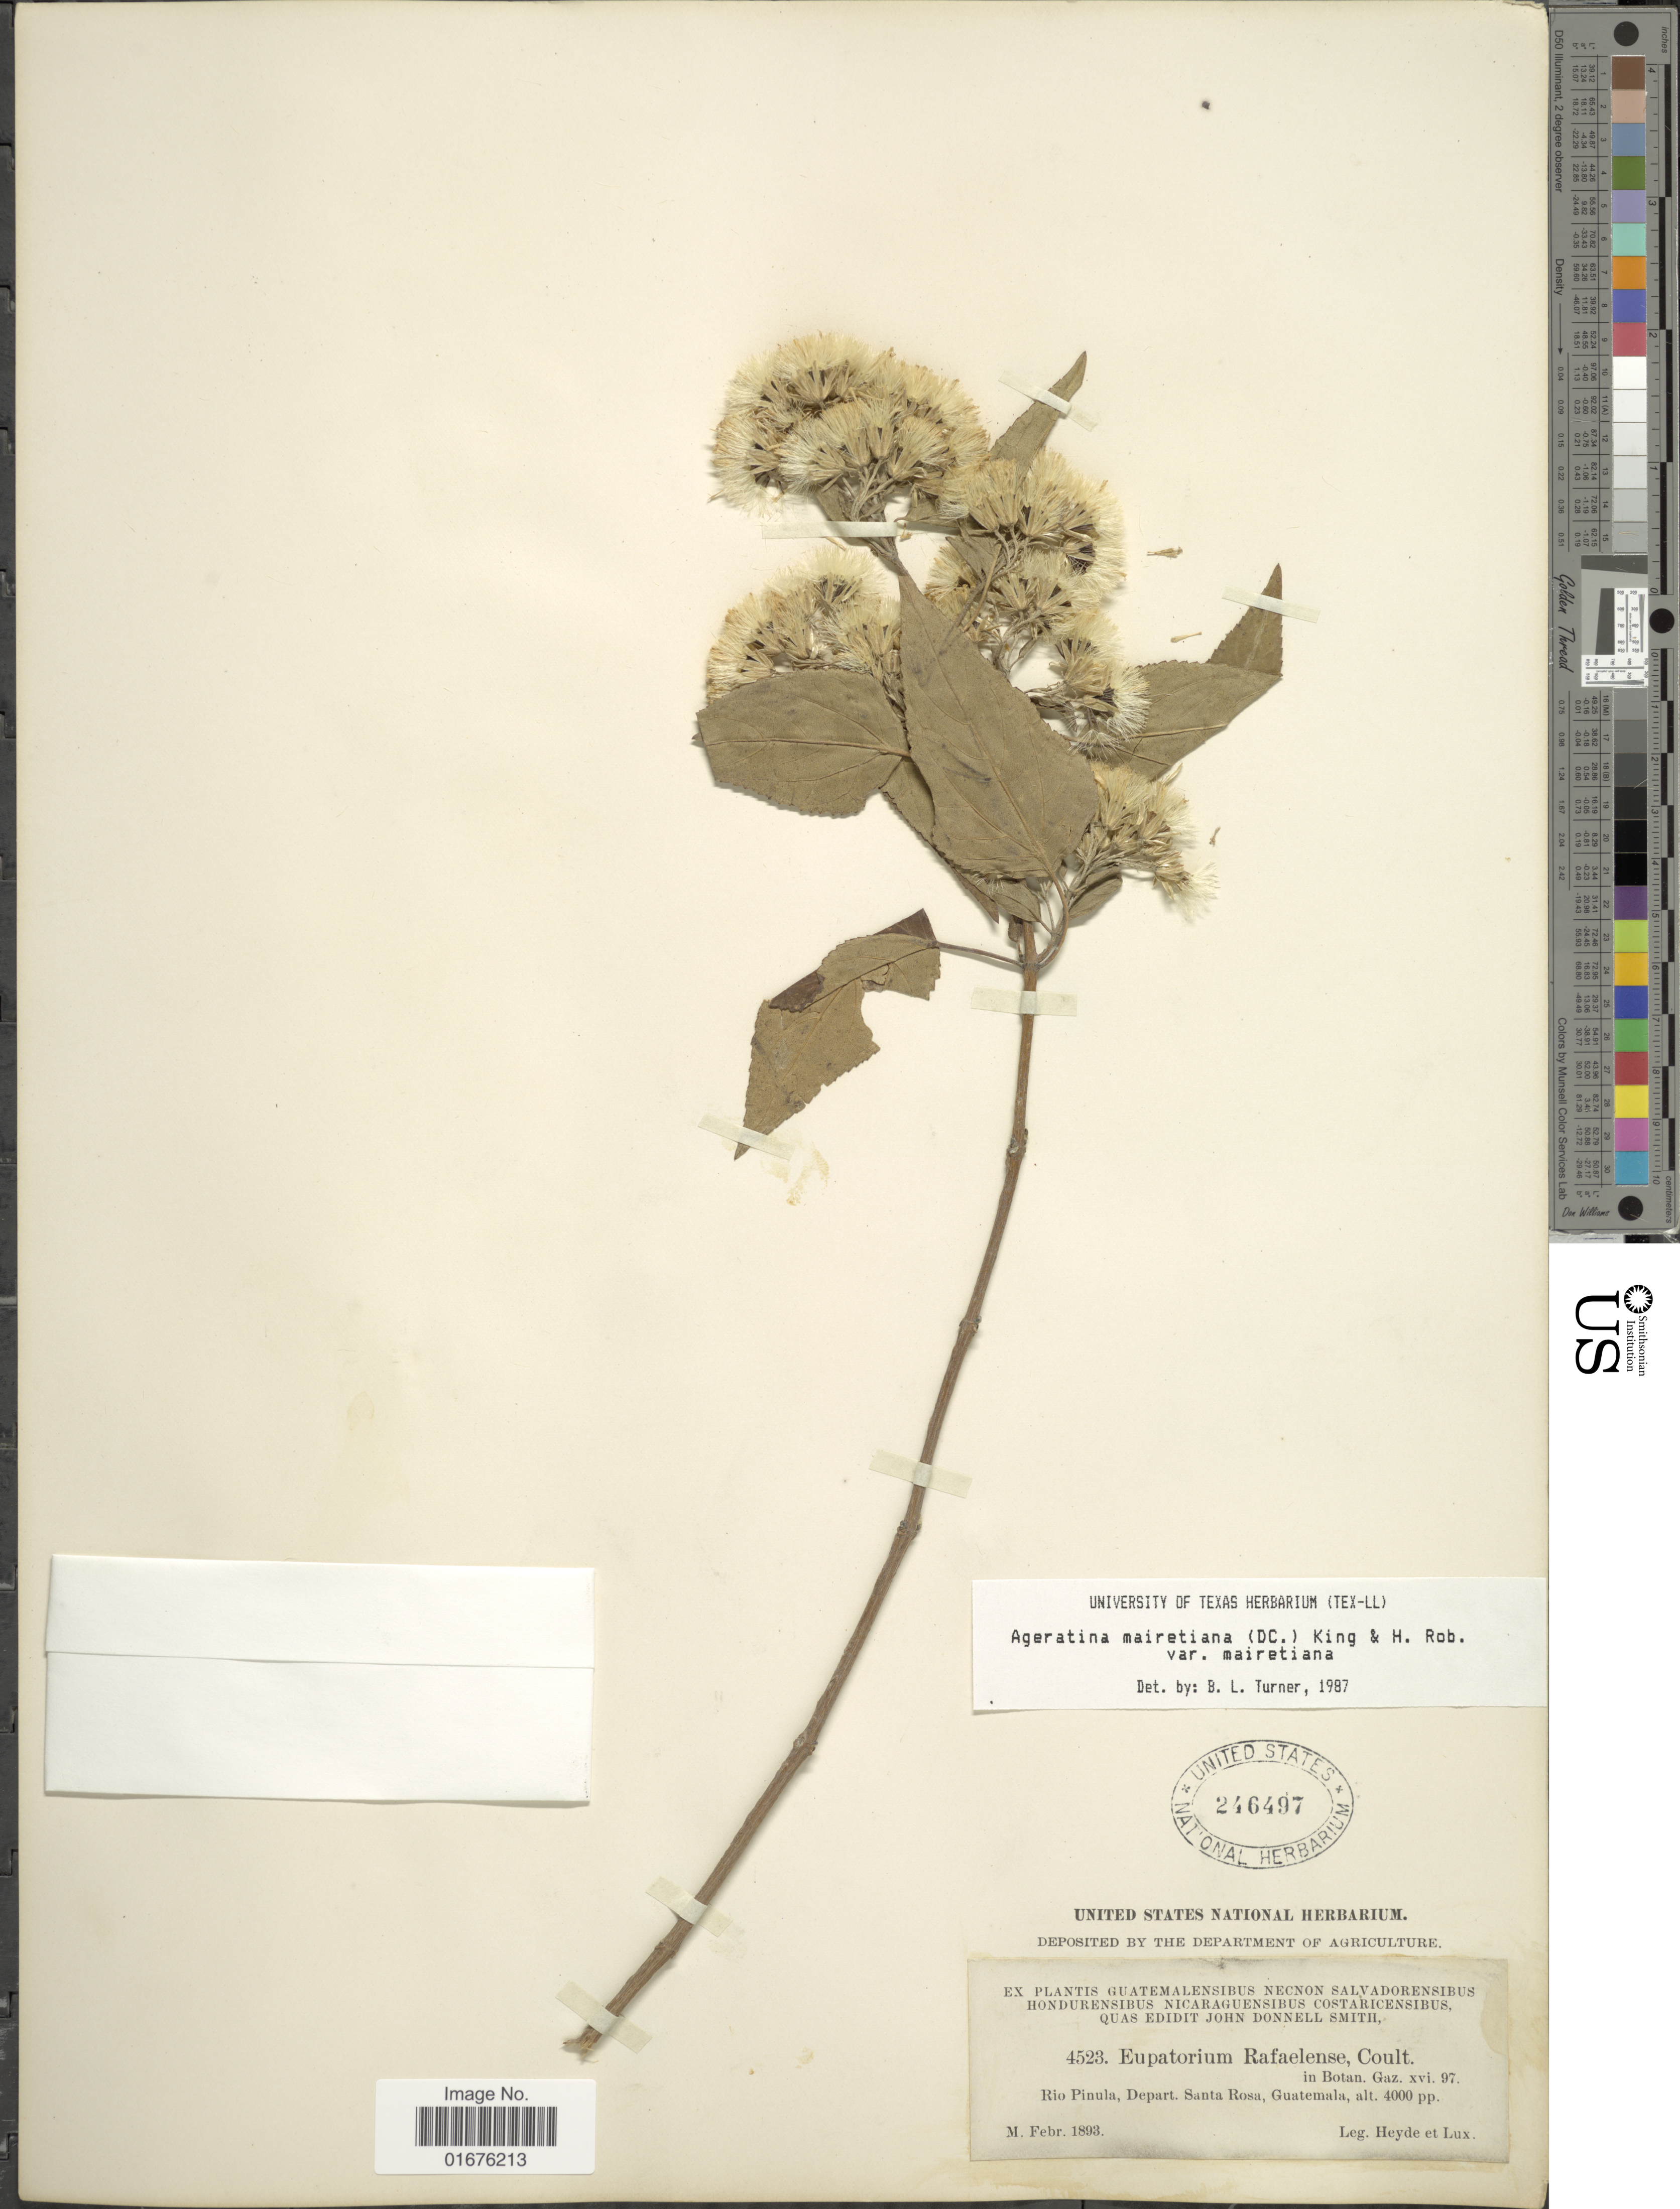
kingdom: Plantae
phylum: Tracheophyta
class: Magnoliopsida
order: Asterales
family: Asteraceae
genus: Ageratina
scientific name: Ageratina mairetiana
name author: (DC.) R.M. King & H. Rob.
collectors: Heyde & Lux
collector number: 4523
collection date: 1893-02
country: Guatemala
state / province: Santa Rosa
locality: Rio Pinula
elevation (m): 1219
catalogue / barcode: US 246497